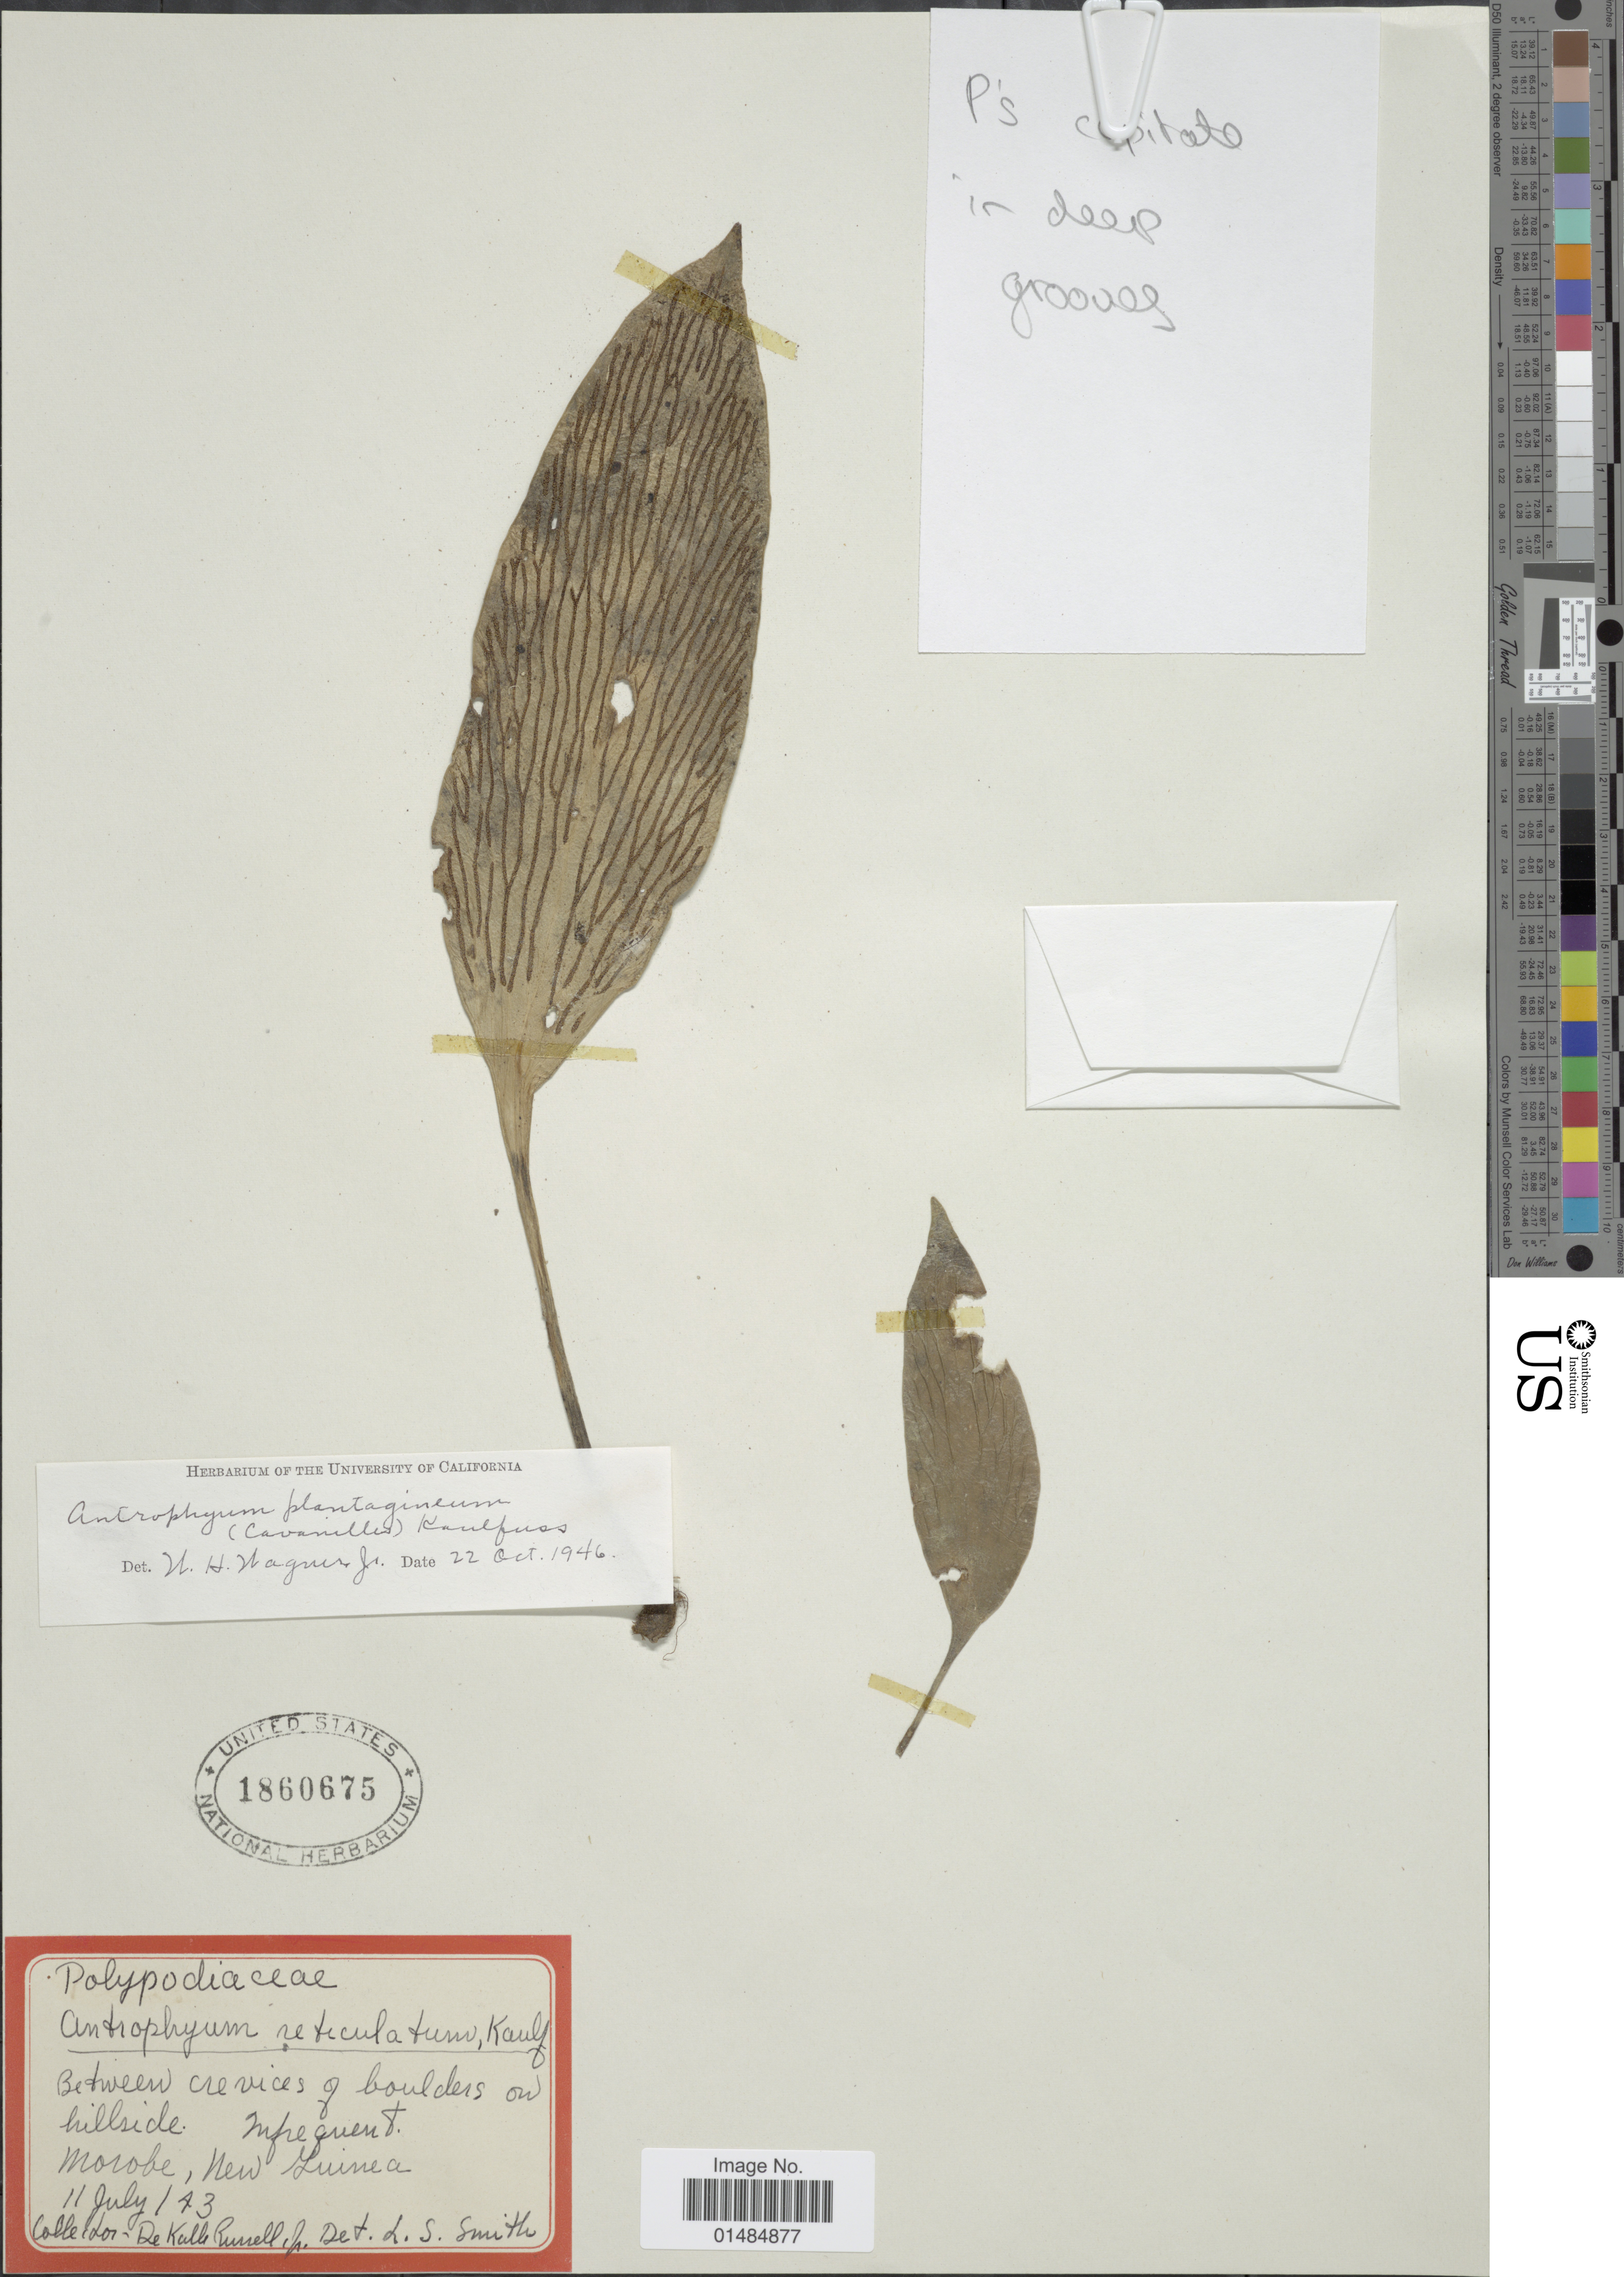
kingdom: Plantae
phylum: Tracheophyta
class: Polypodiopsida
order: Polypodiales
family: Pteridaceae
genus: Antrophyum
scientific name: Antrophyum plantagineum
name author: (Cav.) Kaulf.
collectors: D. K. Russell Jr.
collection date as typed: Transcribed d/m/y: 11/7/13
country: Papua New Guinea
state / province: Morobe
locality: Morobe New Guinea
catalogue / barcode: US 1860675